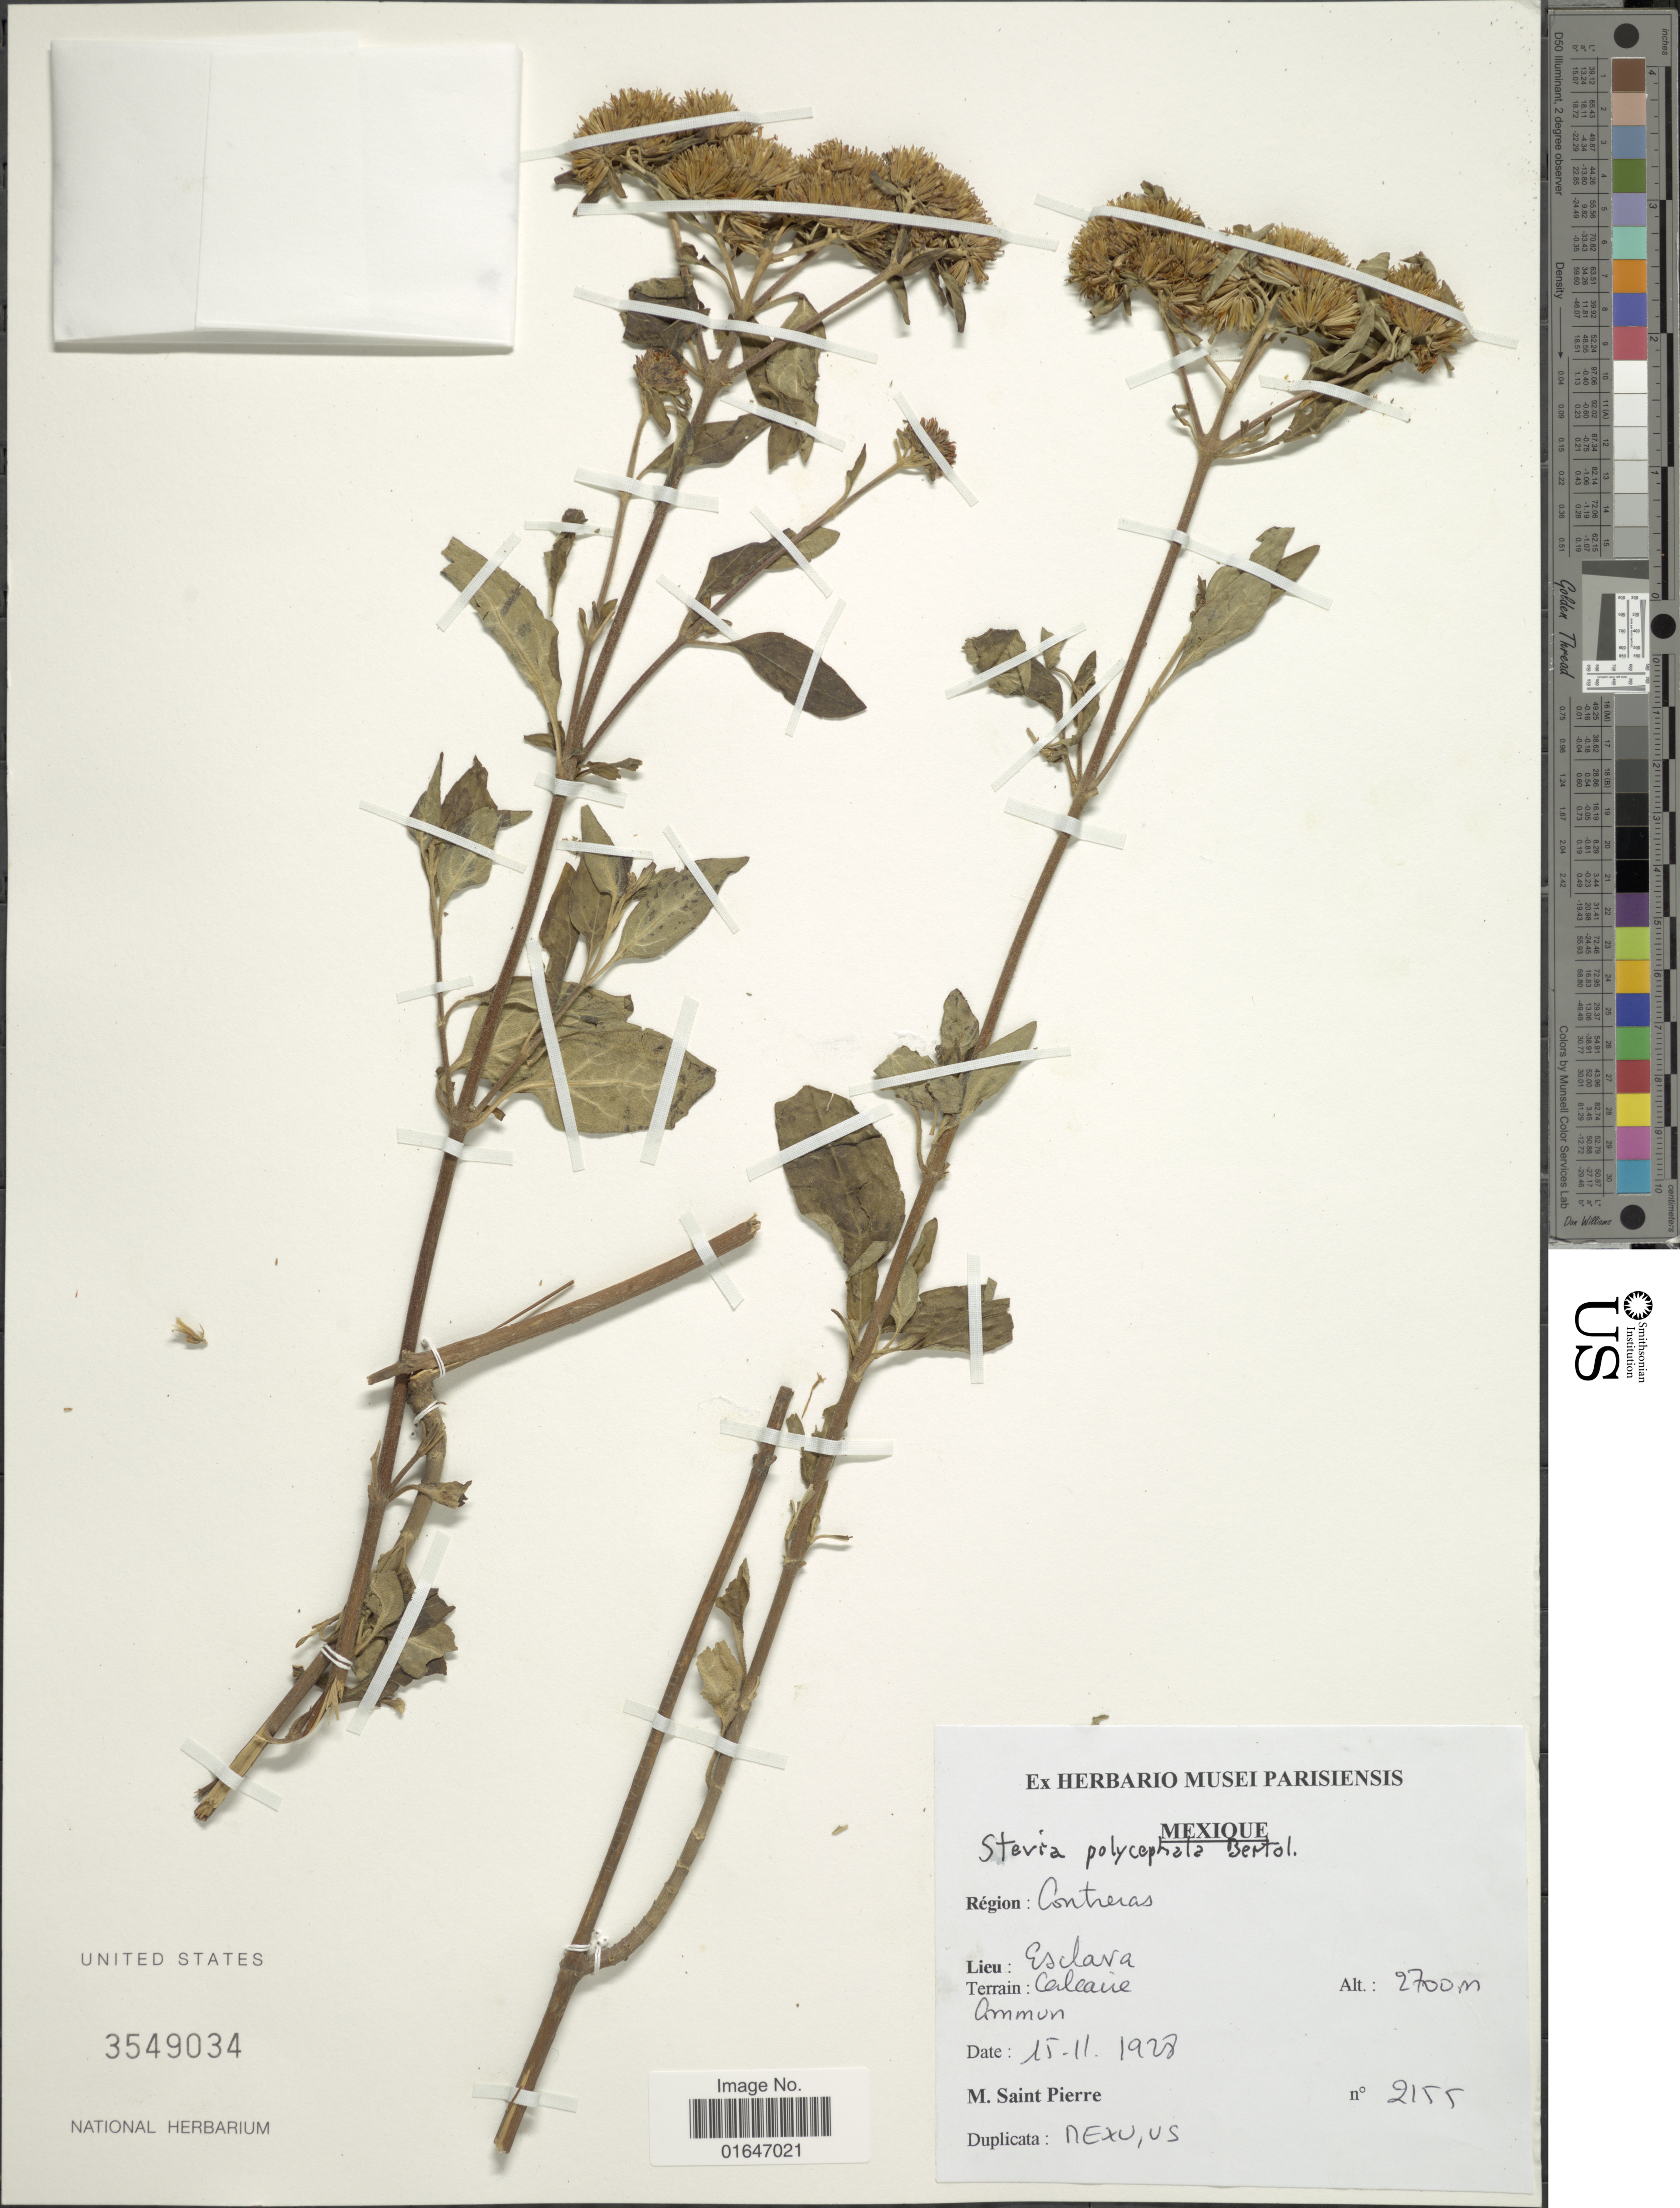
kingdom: Plantae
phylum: Tracheophyta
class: Magnoliopsida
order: Asterales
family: Asteraceae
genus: Stevia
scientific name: Stevia polycephala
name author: Bertoloni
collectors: M. Saint-Pierre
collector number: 2155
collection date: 1928-11-15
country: Mexico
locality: Région: Contreras, Lieu: eslava, terrain: Calcaire.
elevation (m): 2700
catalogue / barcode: US 3549034